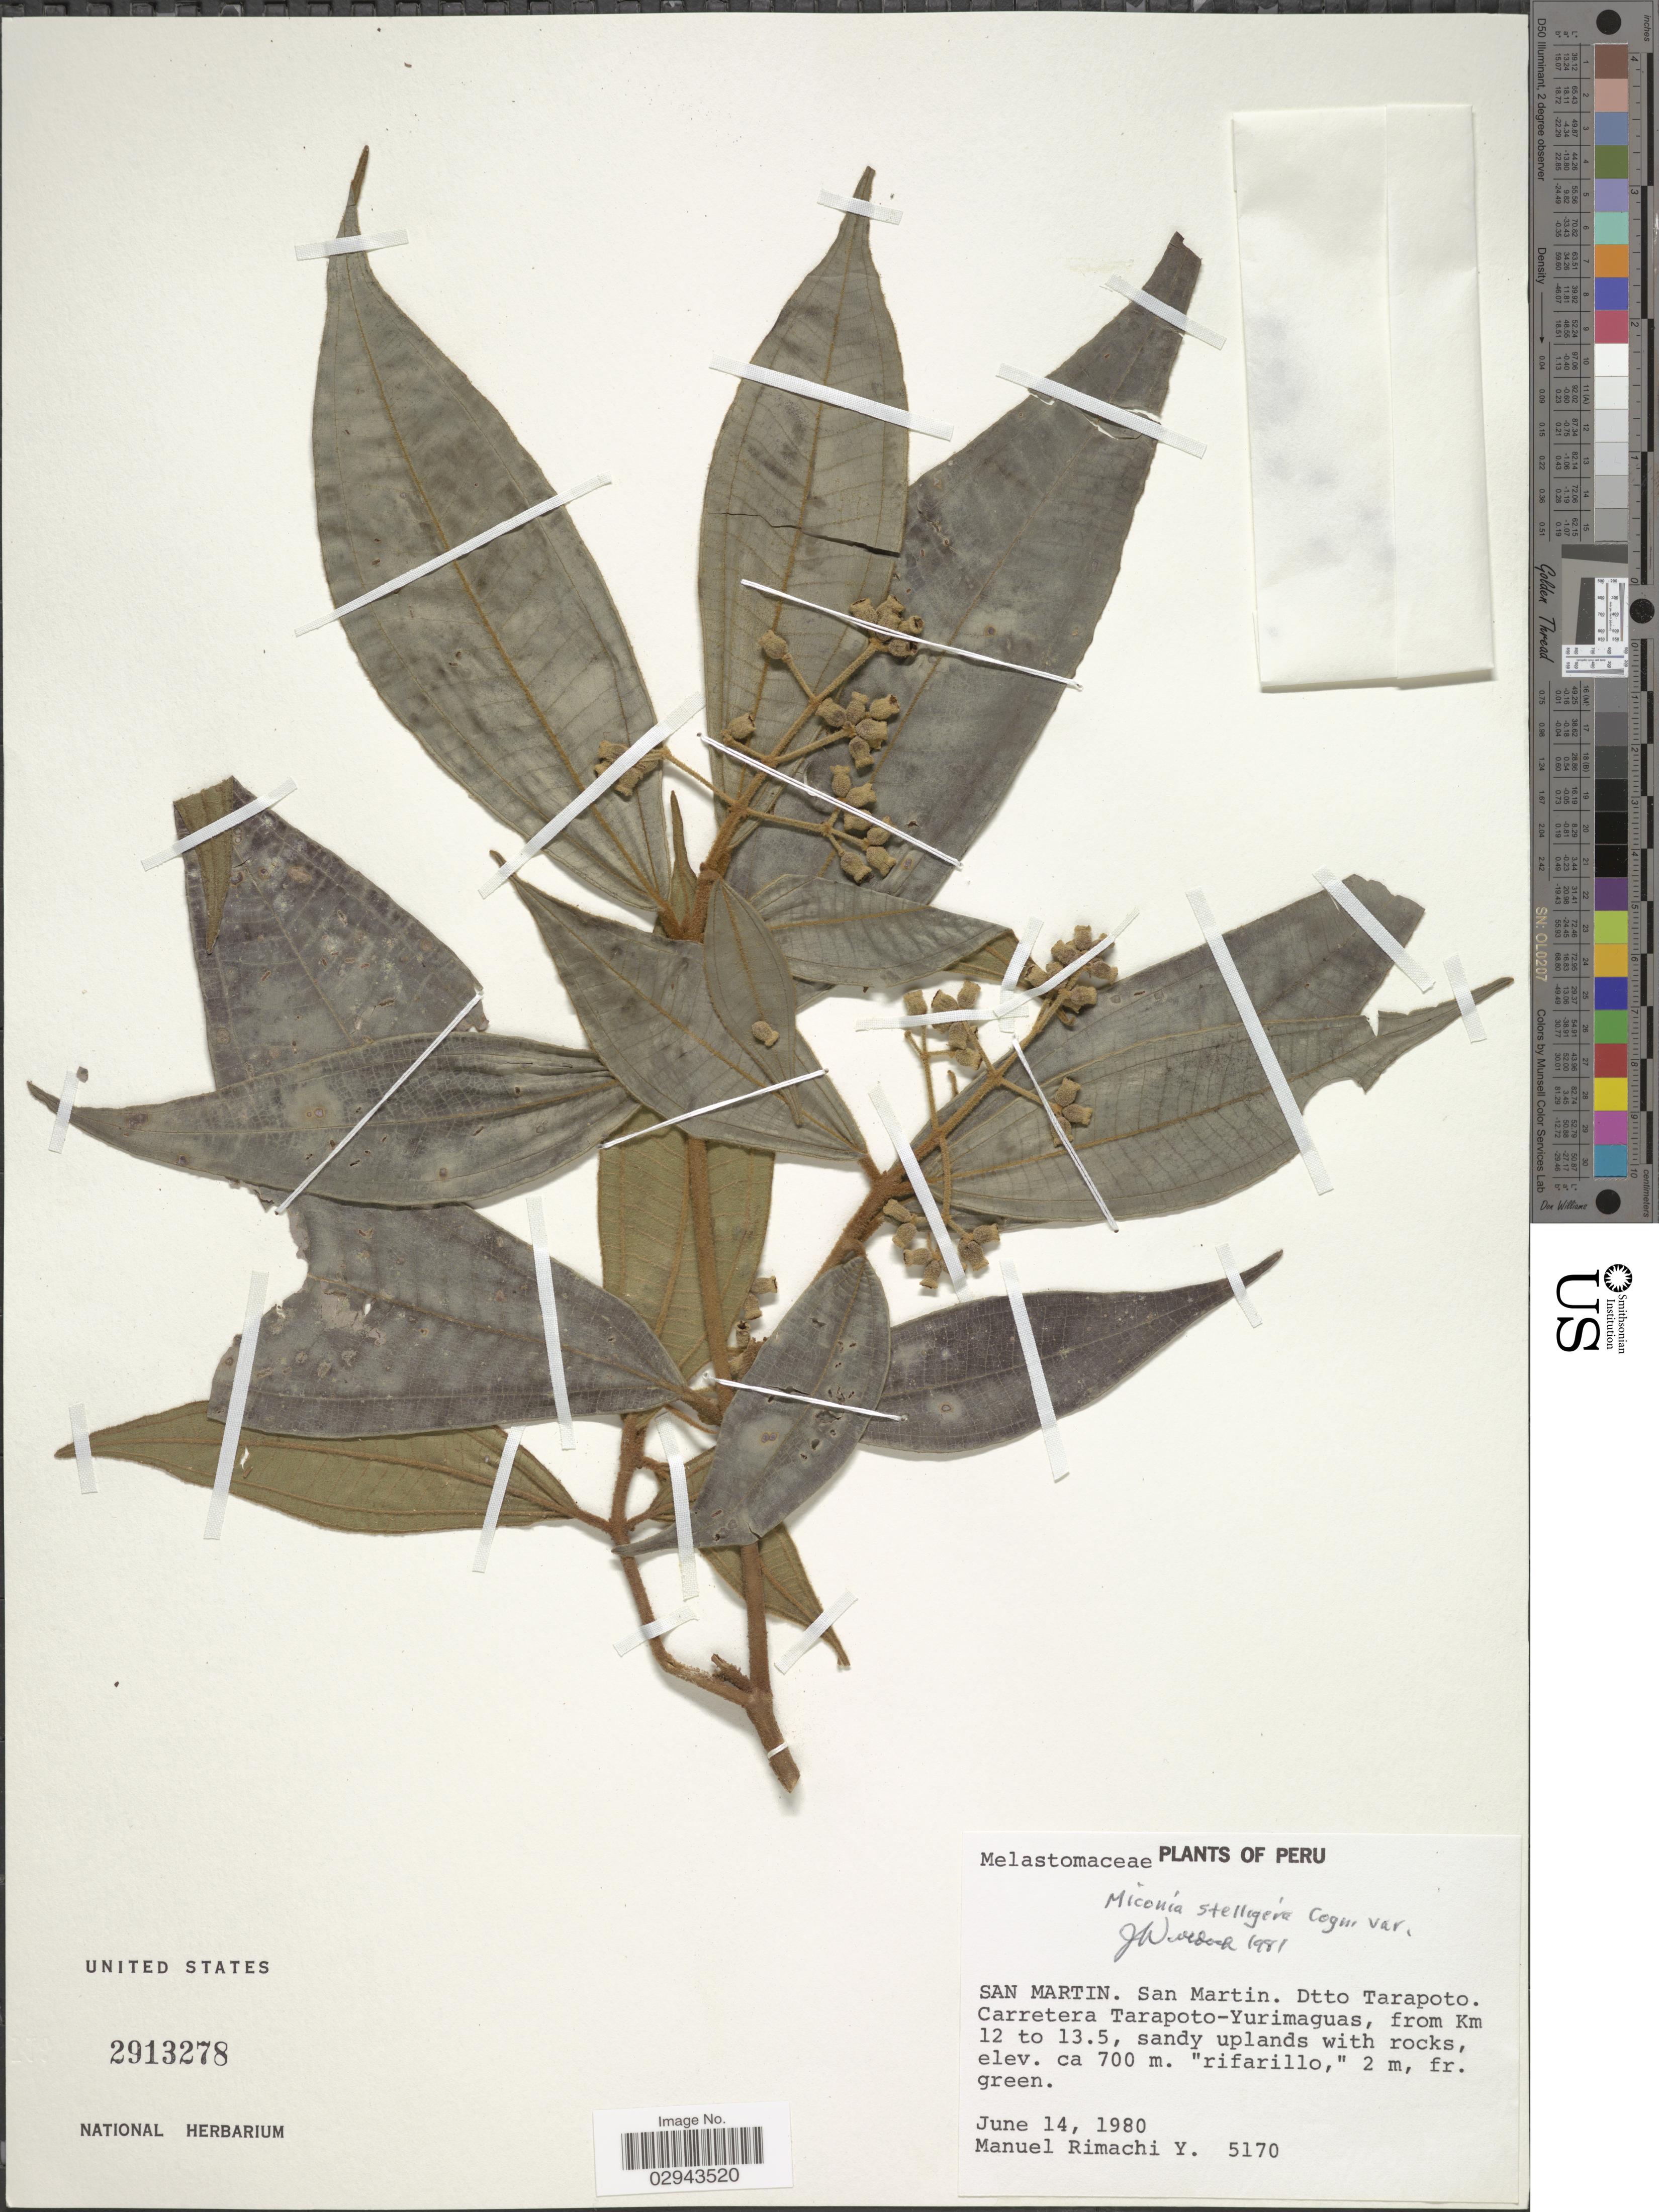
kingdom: Plantae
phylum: Tracheophyta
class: Magnoliopsida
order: Myrtales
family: Melastomataceae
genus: Miconia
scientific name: Miconia stelligera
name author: Cogn.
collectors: M. Rimachi Y.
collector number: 5170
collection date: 1980-06-14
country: Peru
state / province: San Martín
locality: Dtto Tarapoto. Carretera Tarapoto-Yurimaguas, from Km 12 to 13.5.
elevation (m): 700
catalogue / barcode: US 2913278